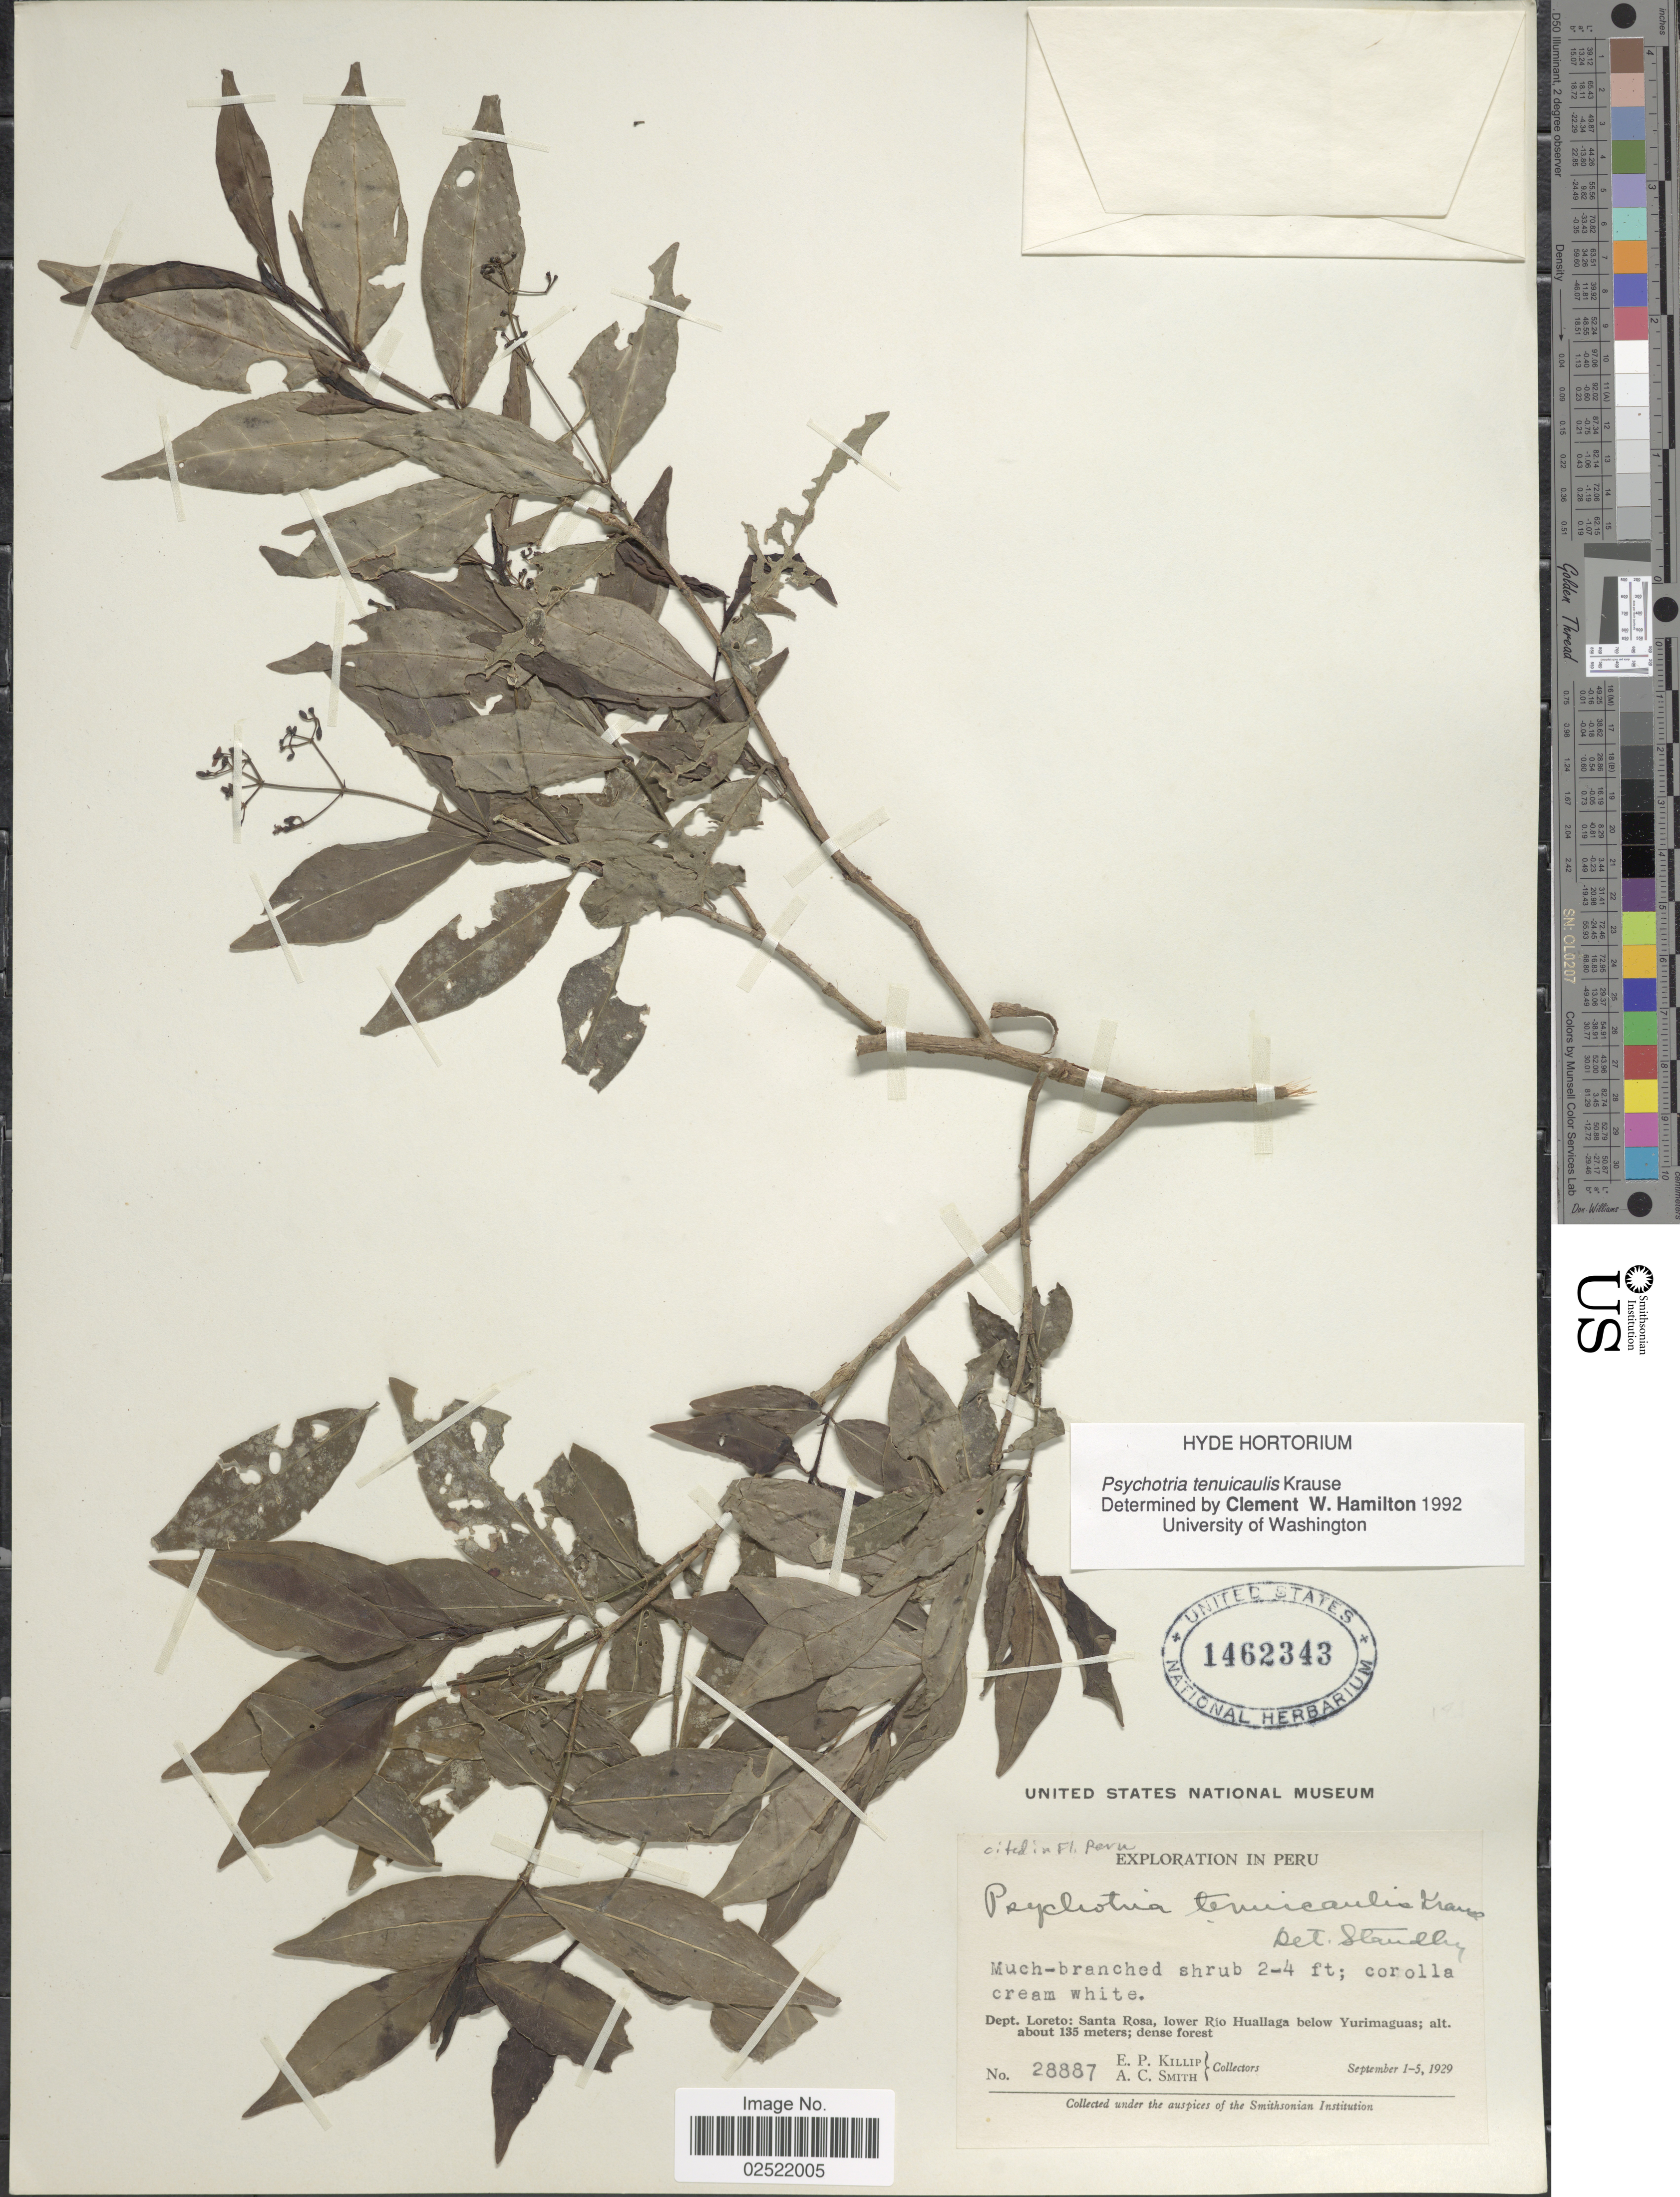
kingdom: Plantae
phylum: Tracheophyta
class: Magnoliopsida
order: Gentianales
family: Rubiaceae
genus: Psychotria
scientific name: Psychotria tenuicaulis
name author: K. Krause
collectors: E. P. Killip & A. C. Smith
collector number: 28887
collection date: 1929-09-01/1929-09-05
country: Peru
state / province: Loreto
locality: Dept. Loreto: Santa Rosa, lower Rio Huallaga below Yurimaguas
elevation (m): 135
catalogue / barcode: US 1462343